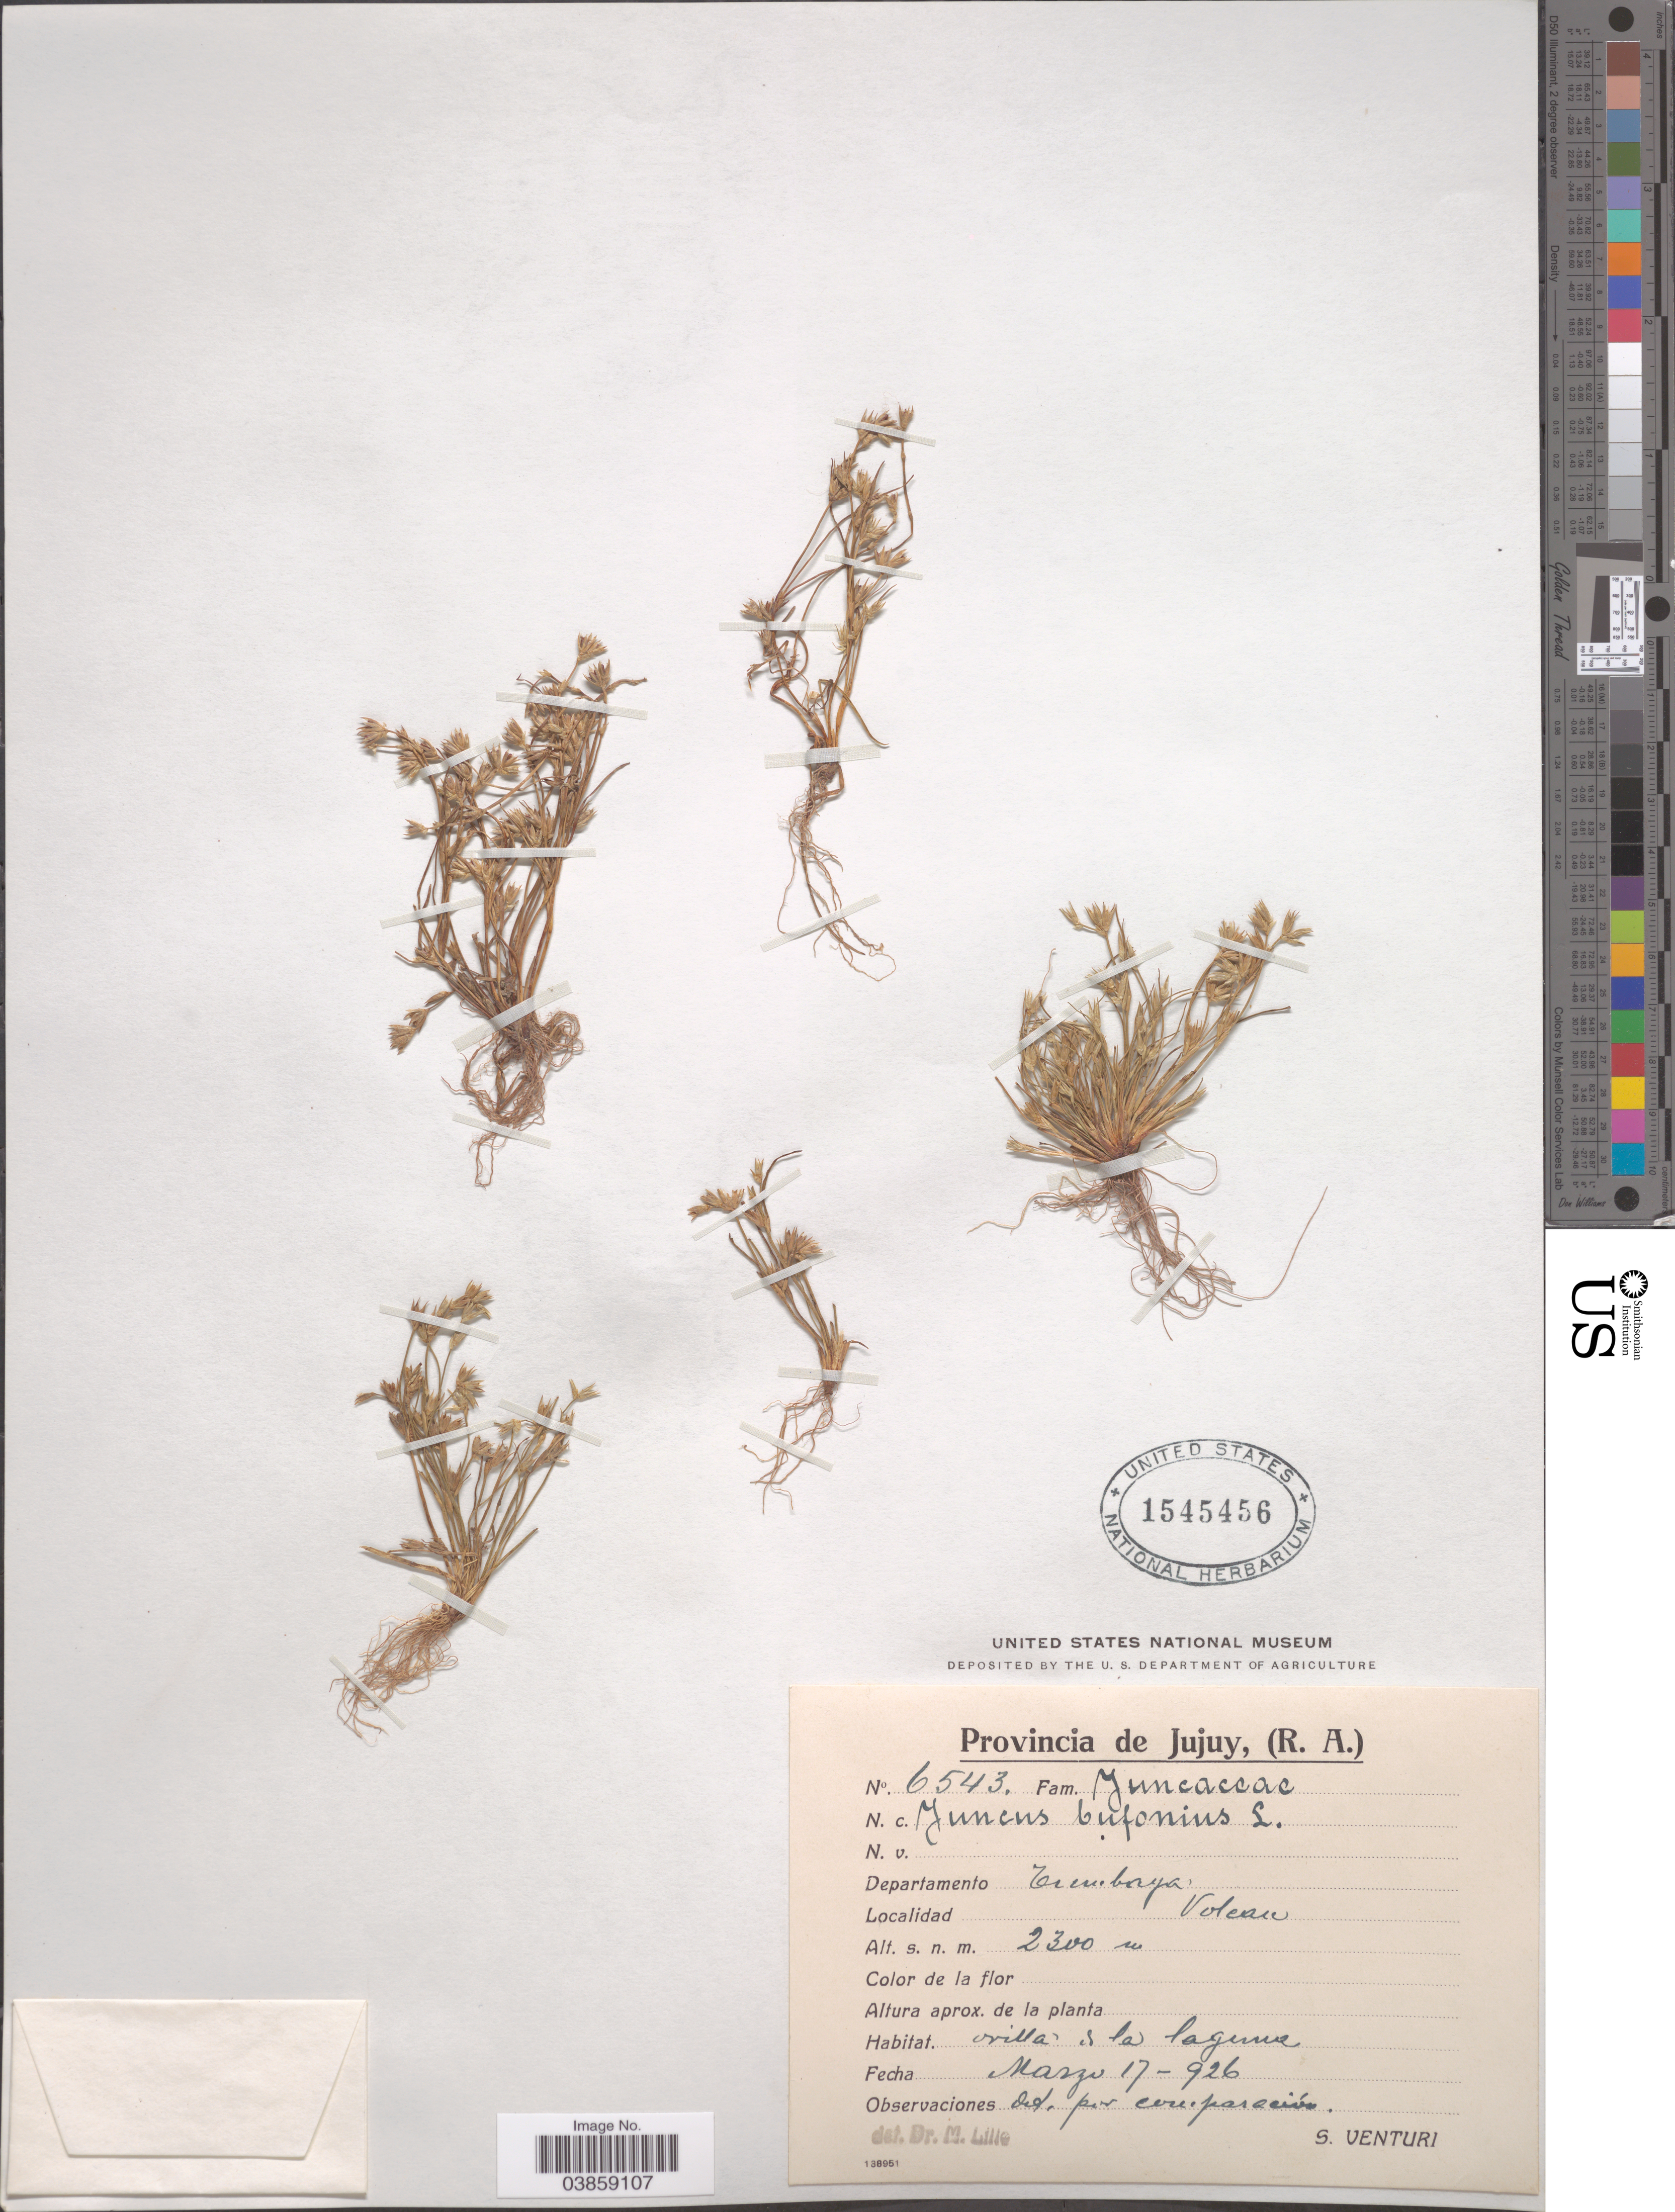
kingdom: Plantae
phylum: Tracheophyta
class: Liliopsida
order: Poales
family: Juncaceae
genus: Juncus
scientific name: Juncus bufonius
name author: L.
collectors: S. Venturi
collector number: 6543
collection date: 1926-03-17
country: Argentina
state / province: Jujuy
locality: Departamento Tumbaya. Volcan.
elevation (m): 2300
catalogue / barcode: US 1545456